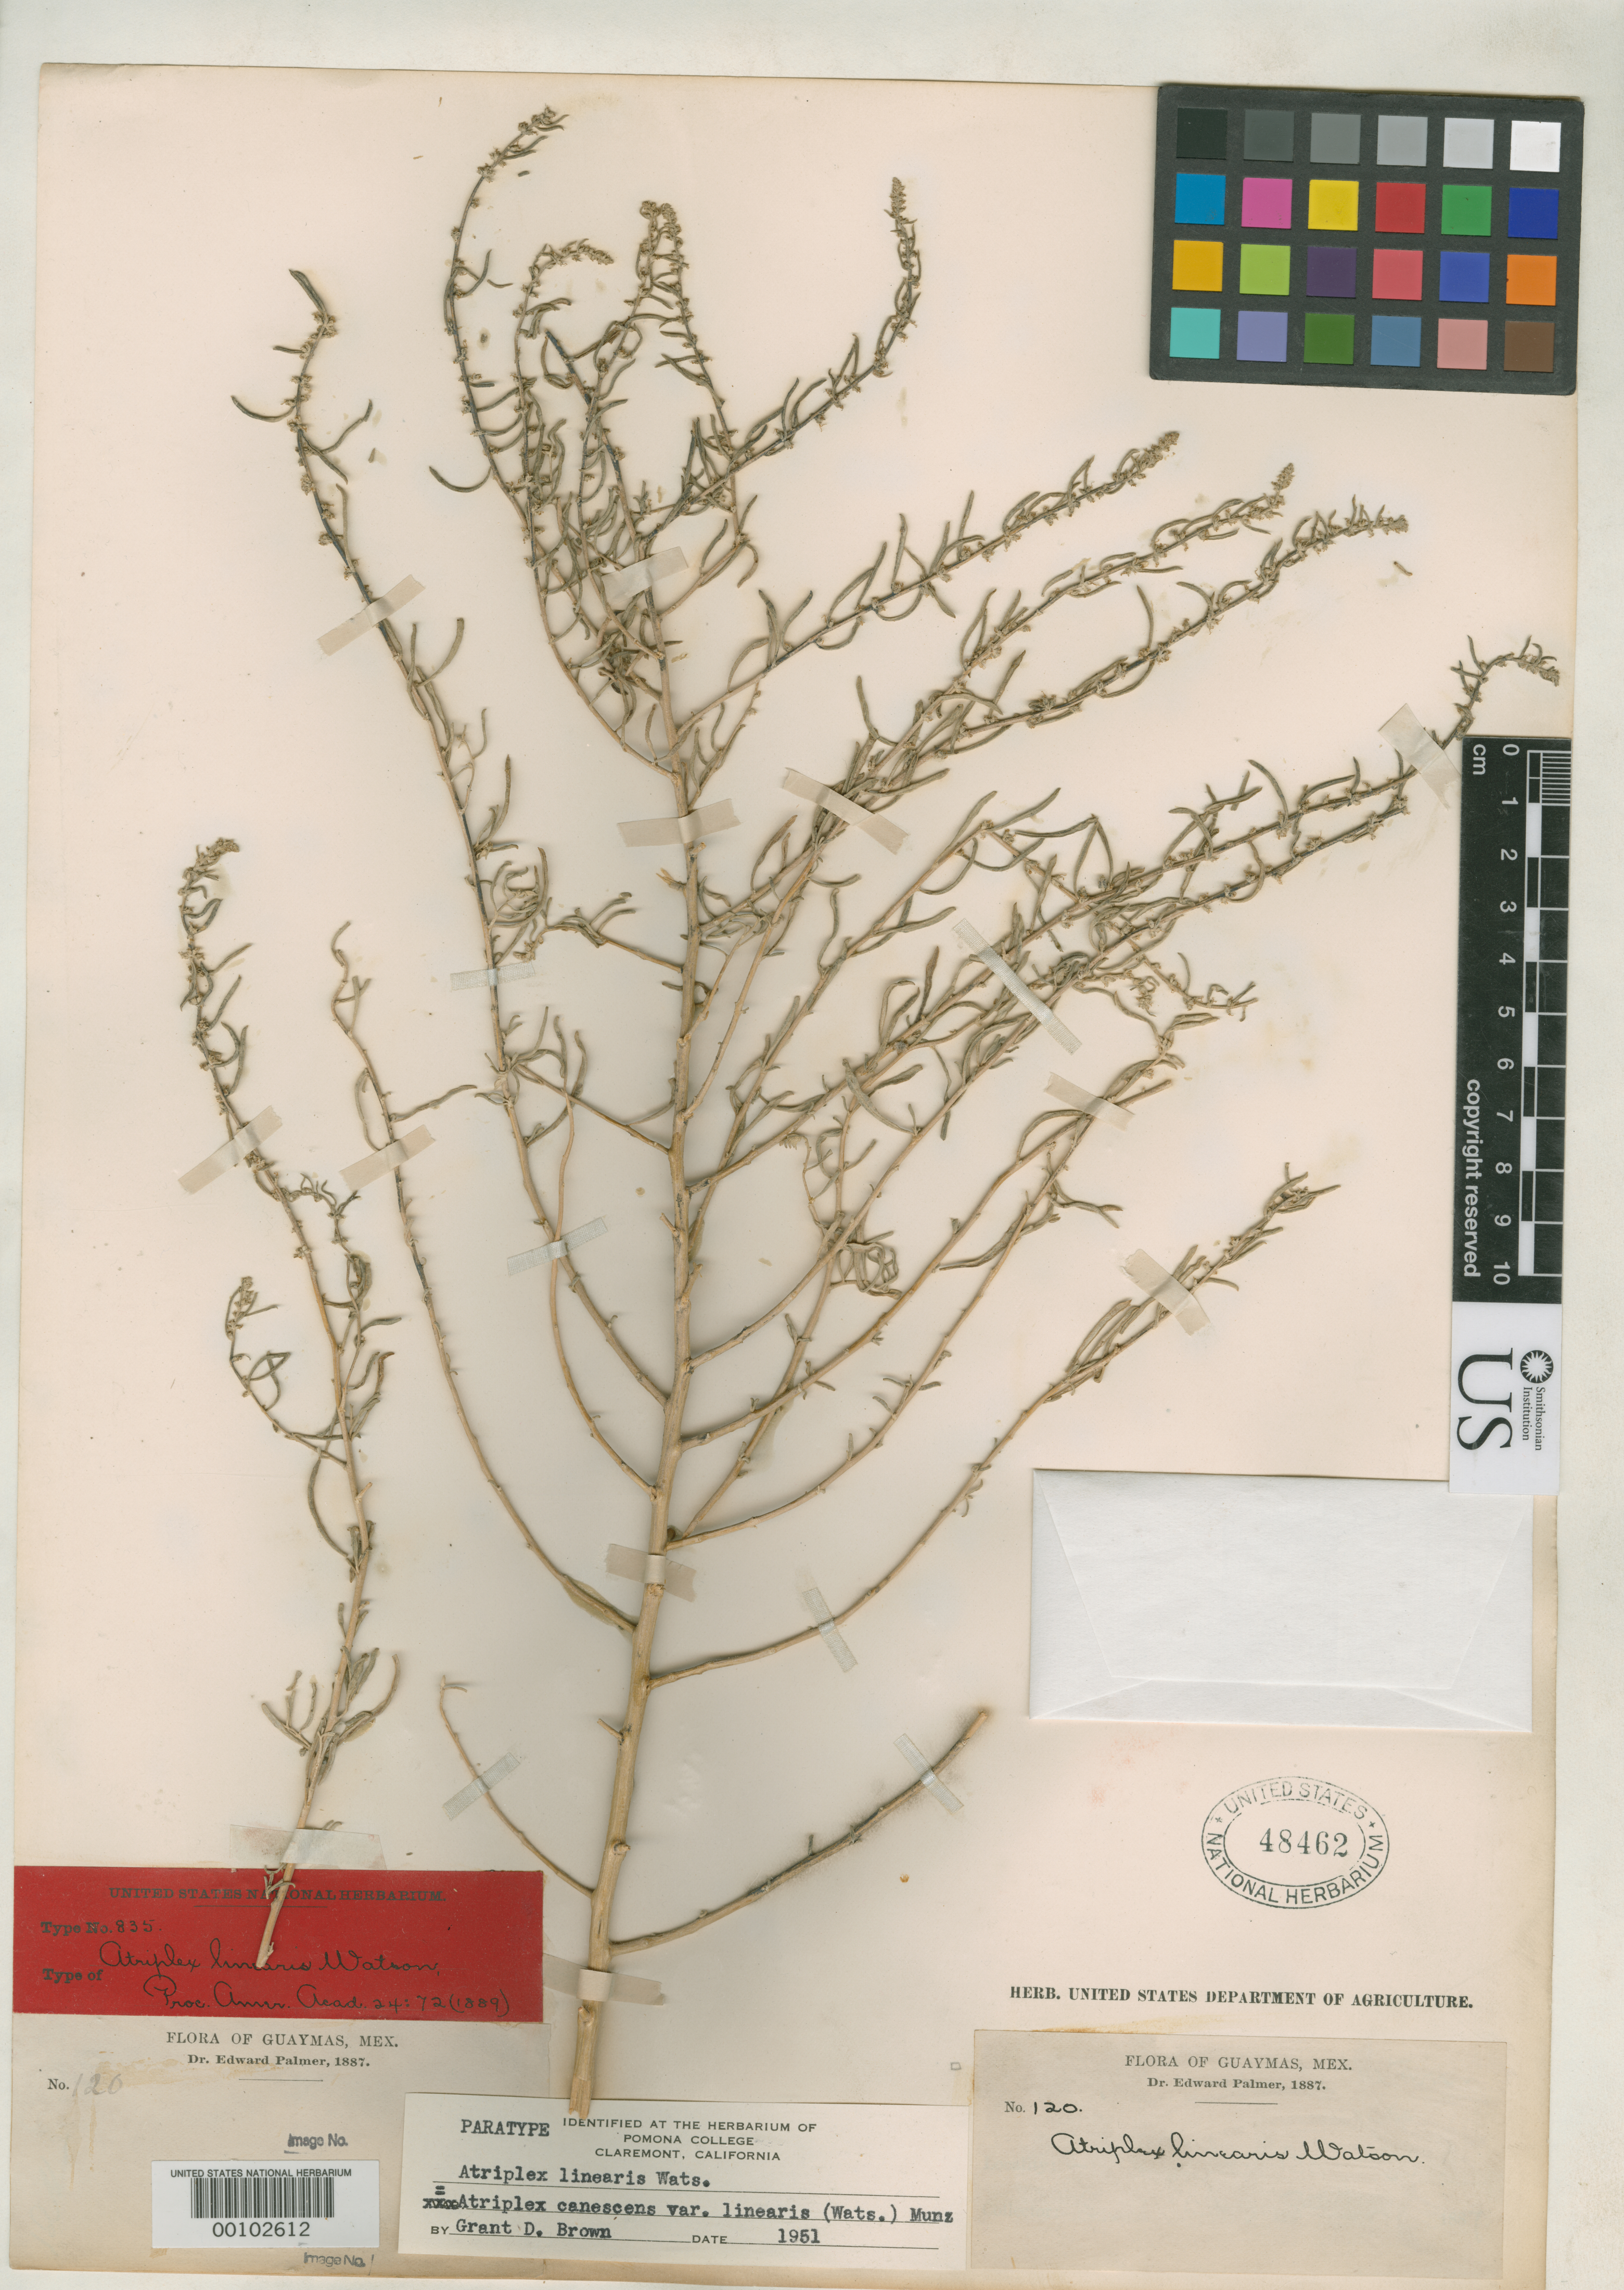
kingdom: Plantae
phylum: Tracheophyta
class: Magnoliopsida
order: Caryophyllales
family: Amaranthaceae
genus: Atriplex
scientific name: Atriplex linearis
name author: S. Watson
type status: Isosyntype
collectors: E. Palmer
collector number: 120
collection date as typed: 1887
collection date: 1887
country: Mexico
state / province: Sonora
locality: Guaymas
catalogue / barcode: US 48462